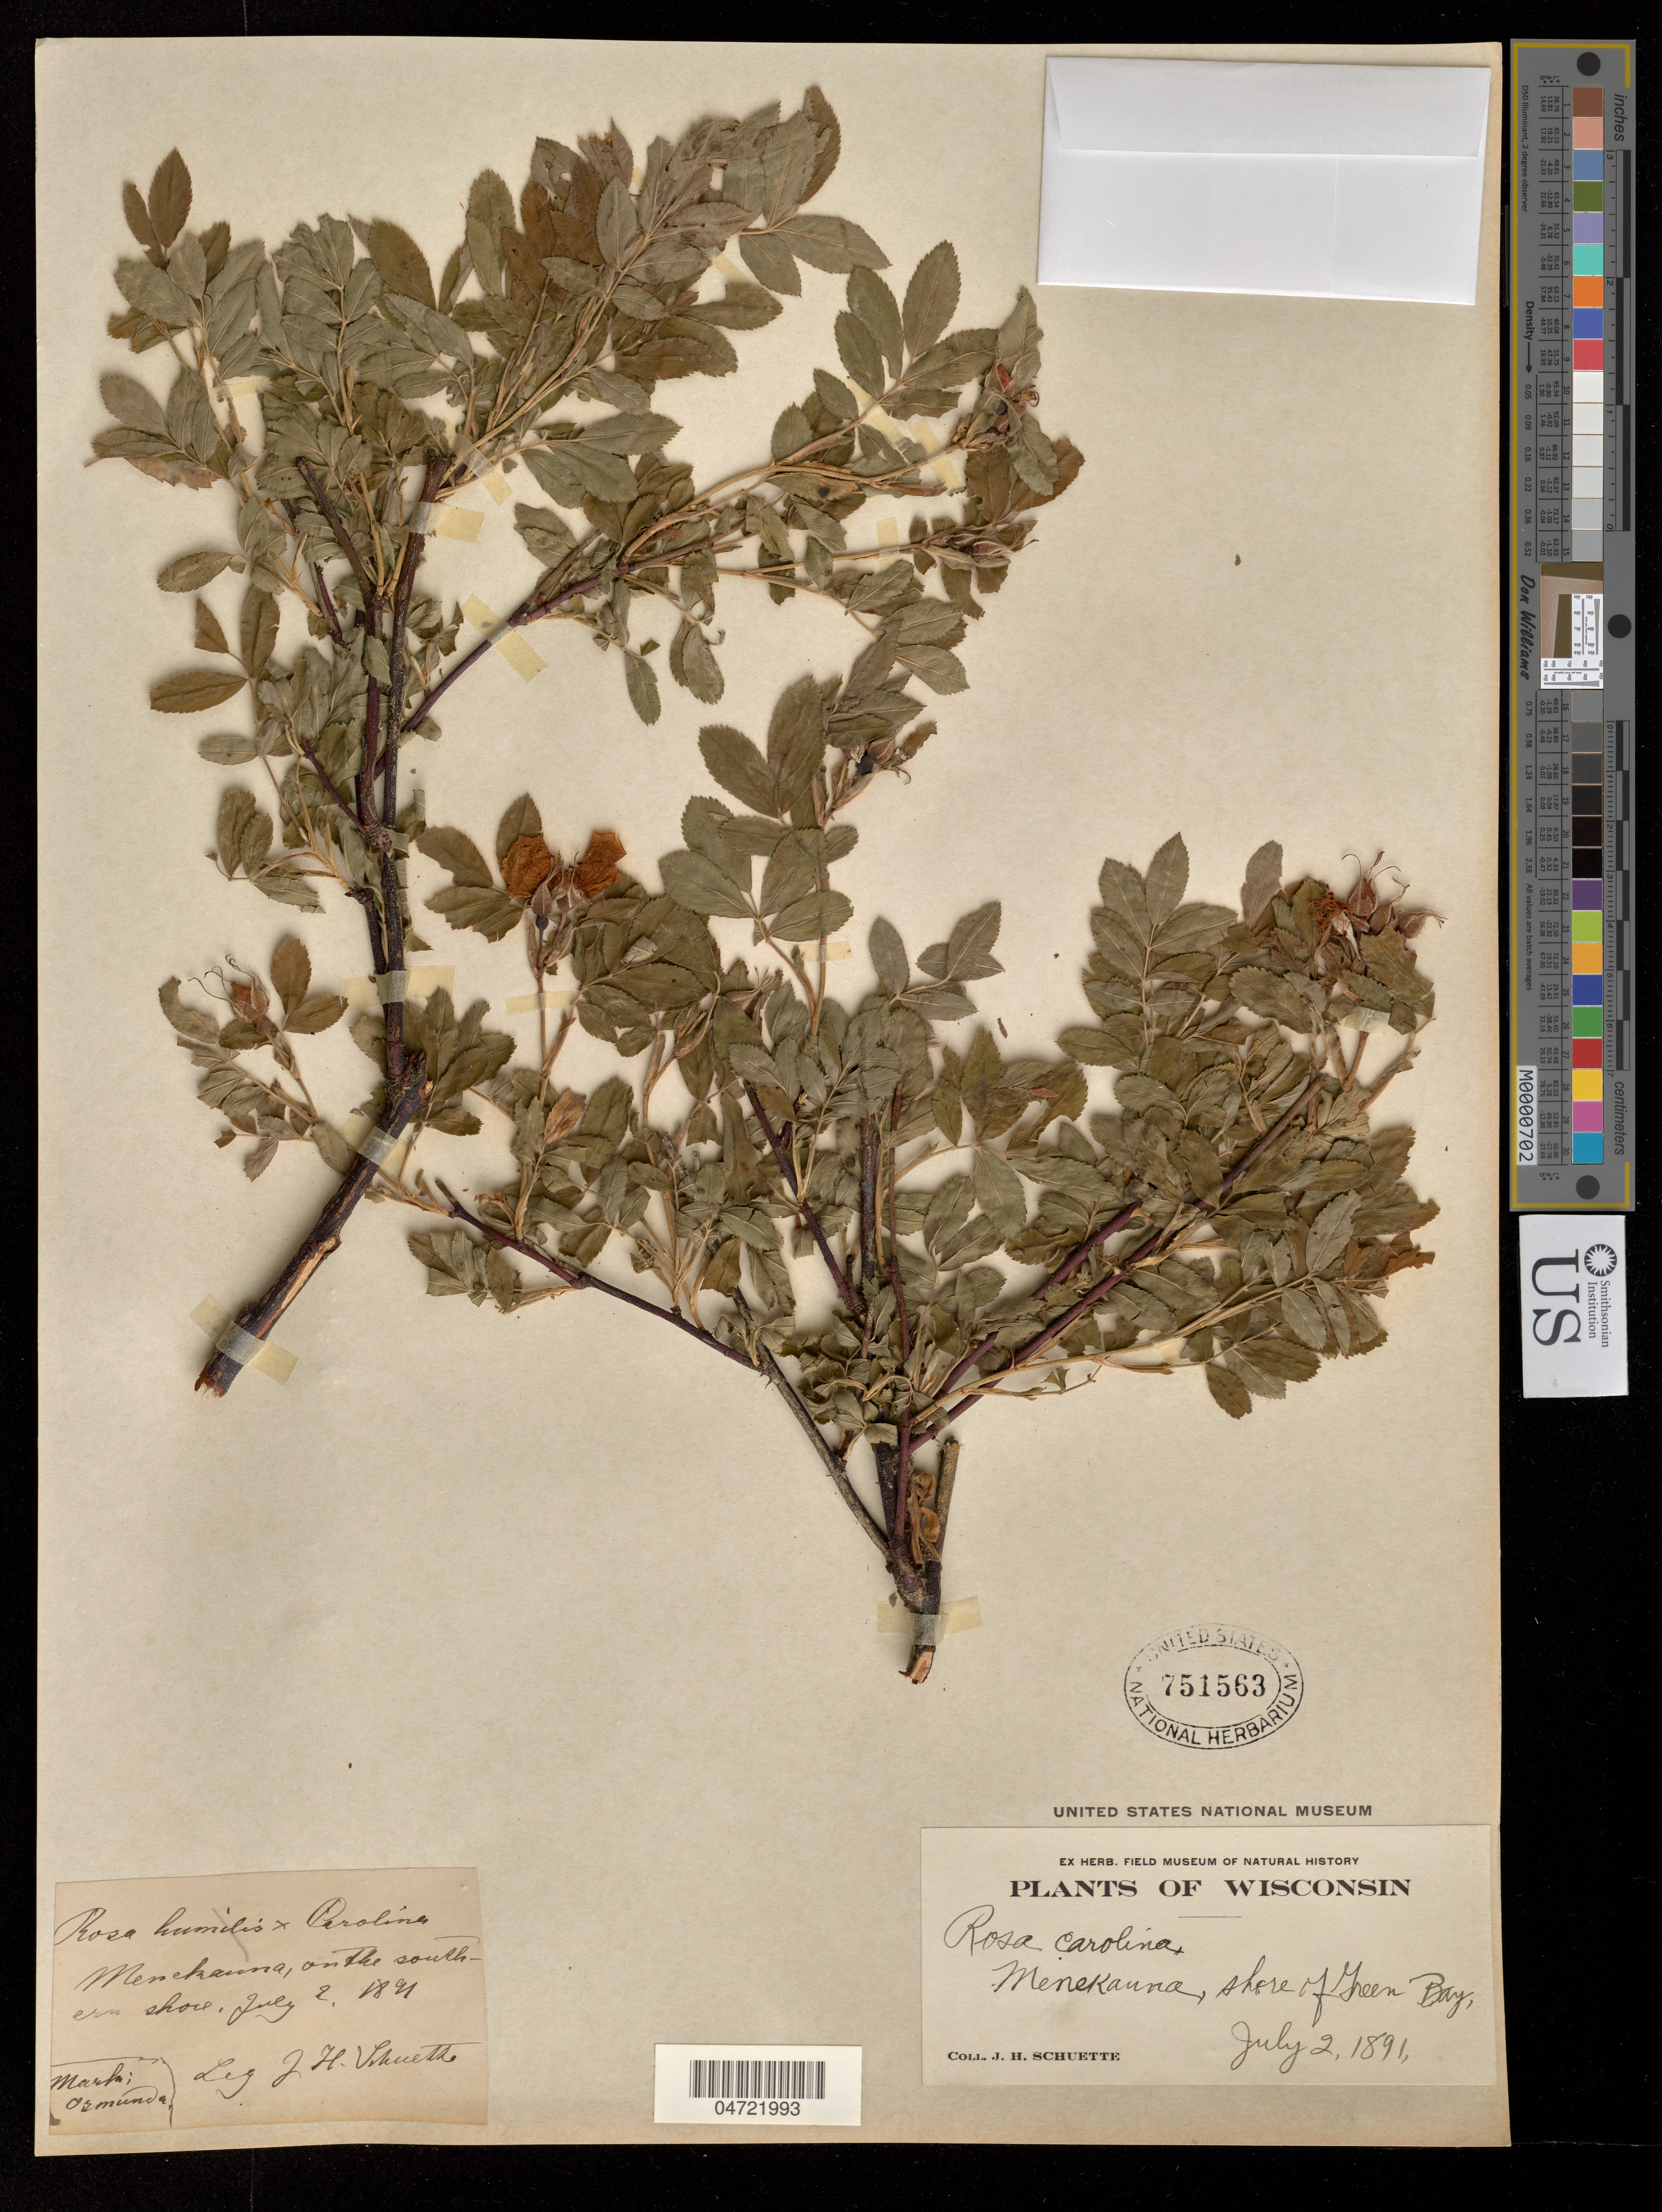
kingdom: Plantae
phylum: Tracheophyta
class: Magnoliopsida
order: Rosales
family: Rosaceae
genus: Rosa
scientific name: Rosa carolina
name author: L.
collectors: J. H. Schuette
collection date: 1891-07-02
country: United States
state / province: Wisconsin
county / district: Brown County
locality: Menekauna, shore of Green Bay.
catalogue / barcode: US 751563